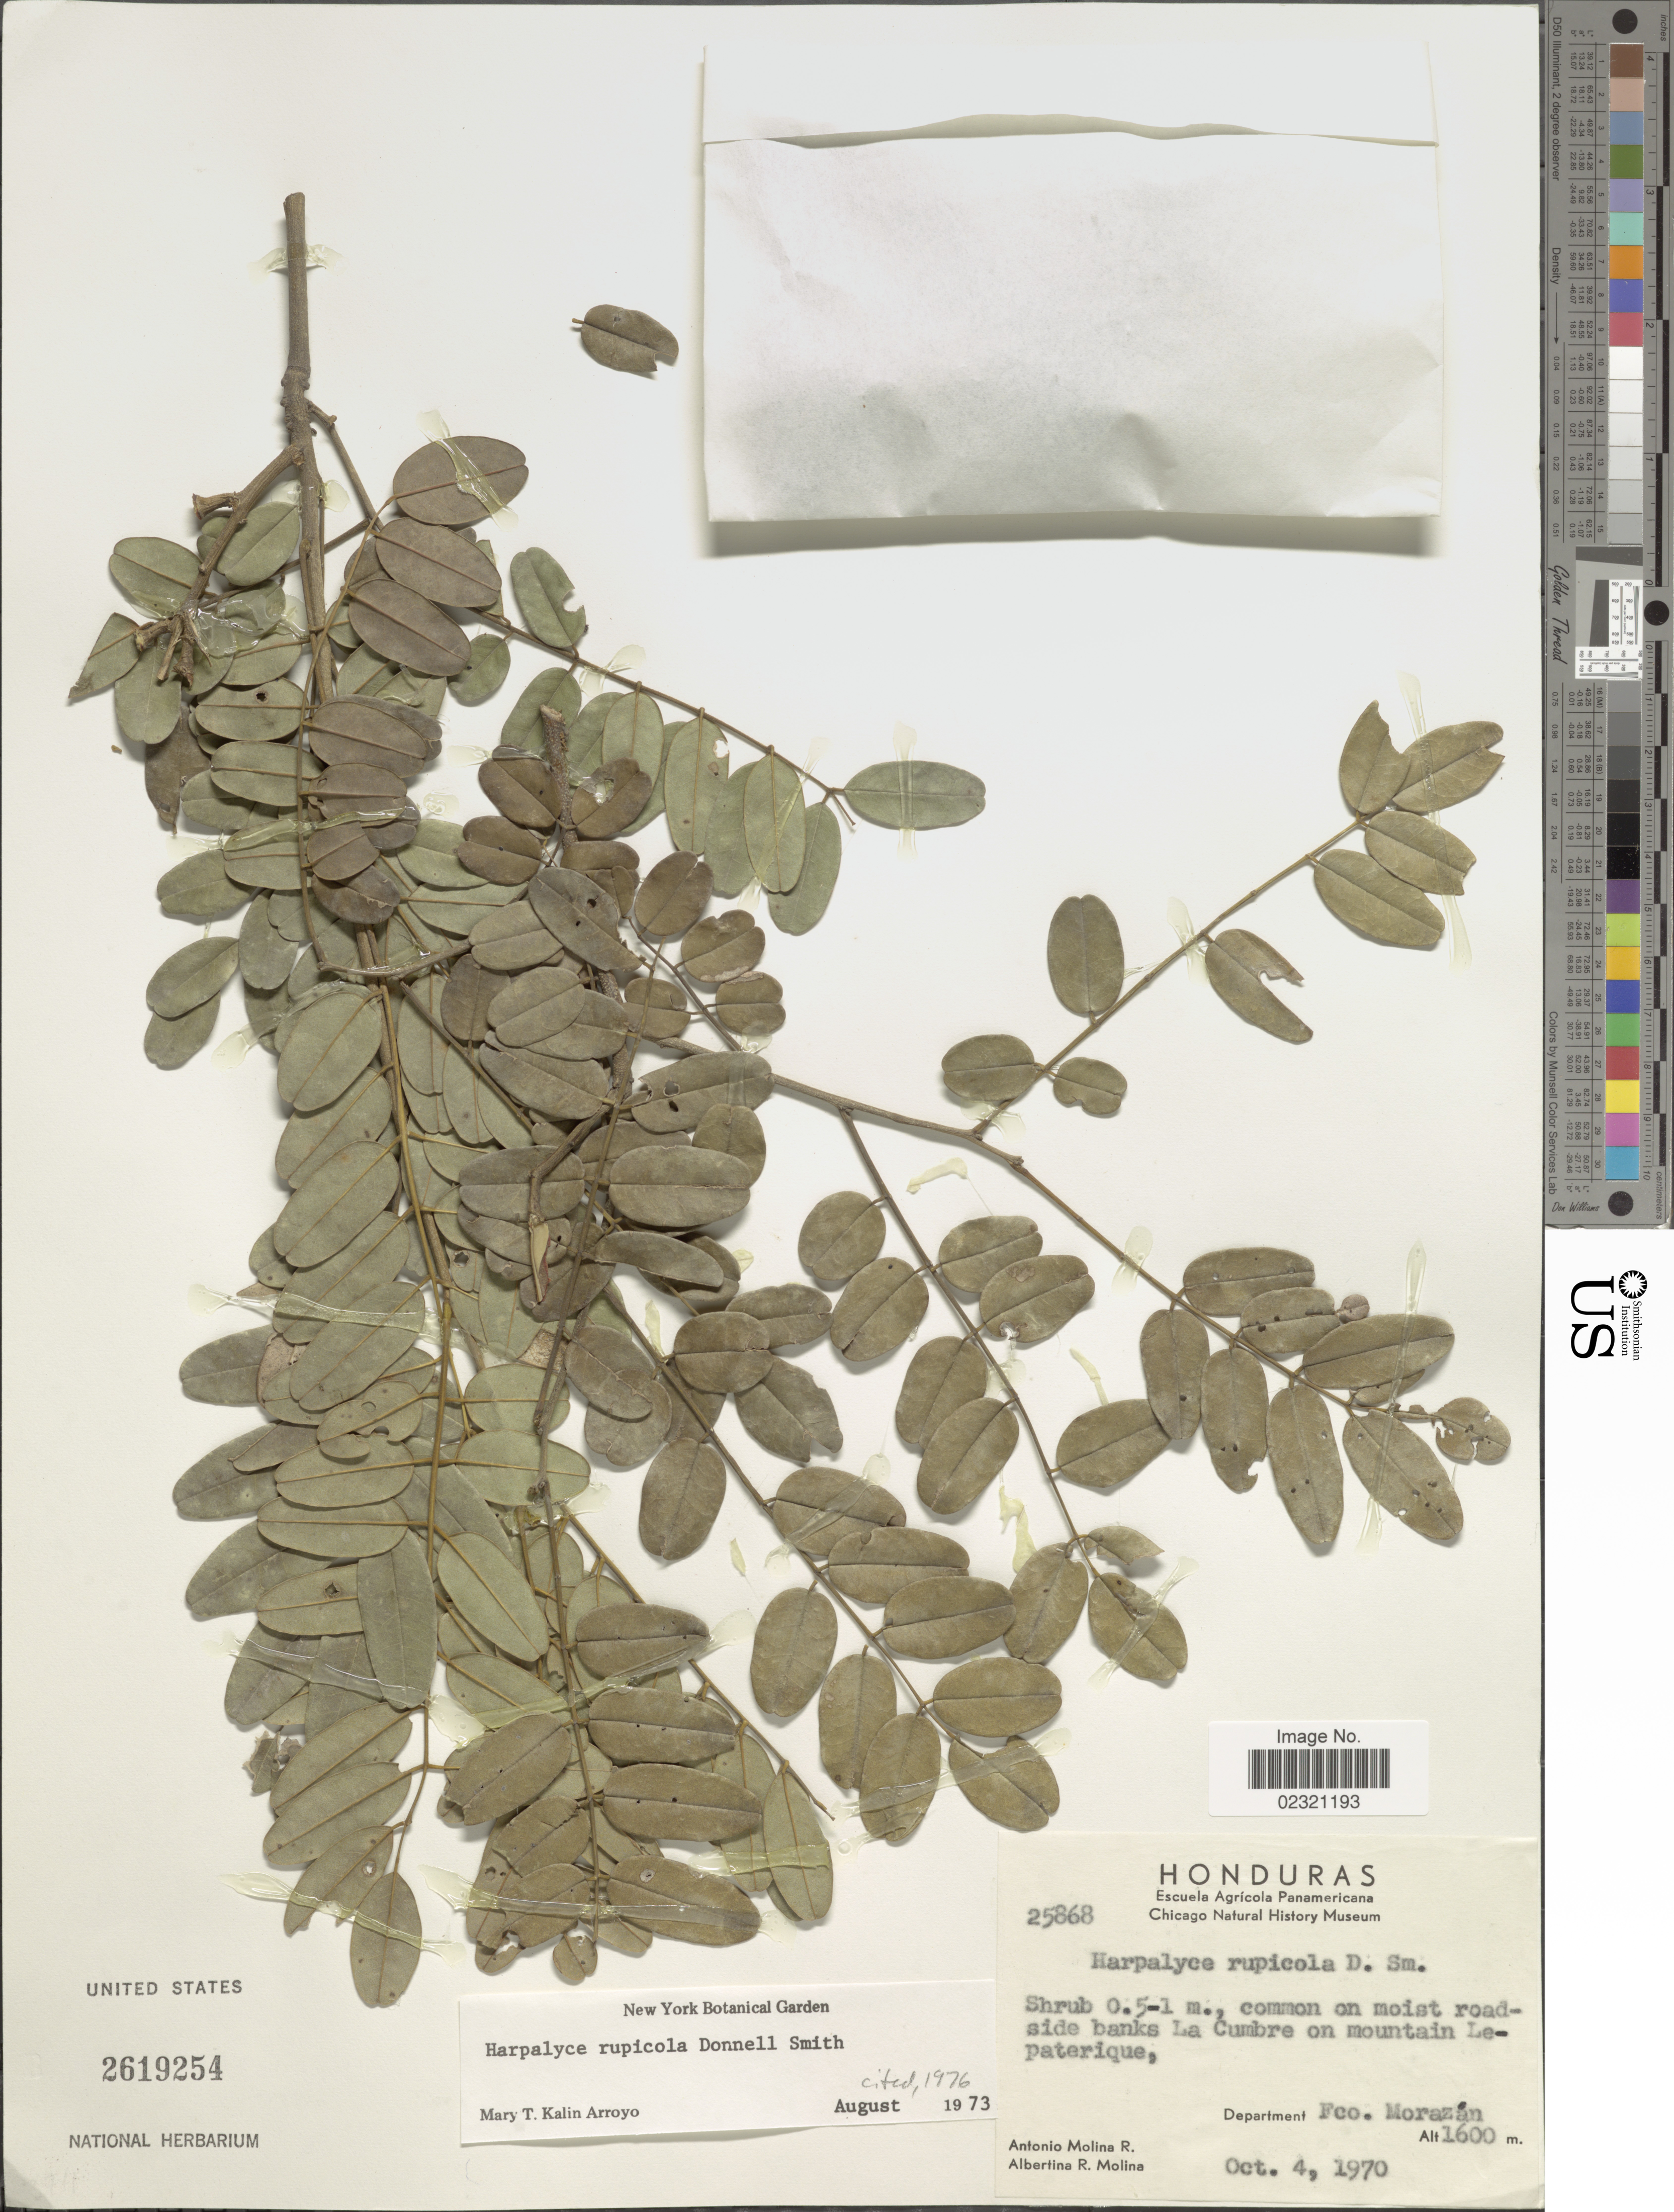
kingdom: Plantae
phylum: Tracheophyta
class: Magnoliopsida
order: Fabales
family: Fabaceae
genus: Harpalyce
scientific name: Harpalyce rupicola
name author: Donn. Sm.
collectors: A. Molina R. & A. R. Molina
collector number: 25868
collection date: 1970-10-04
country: Honduras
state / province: Fco. Morazán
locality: Side banks La Cumbre on mountain Lepaterique. Department Fco. Morazon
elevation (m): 1600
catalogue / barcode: US 2619254